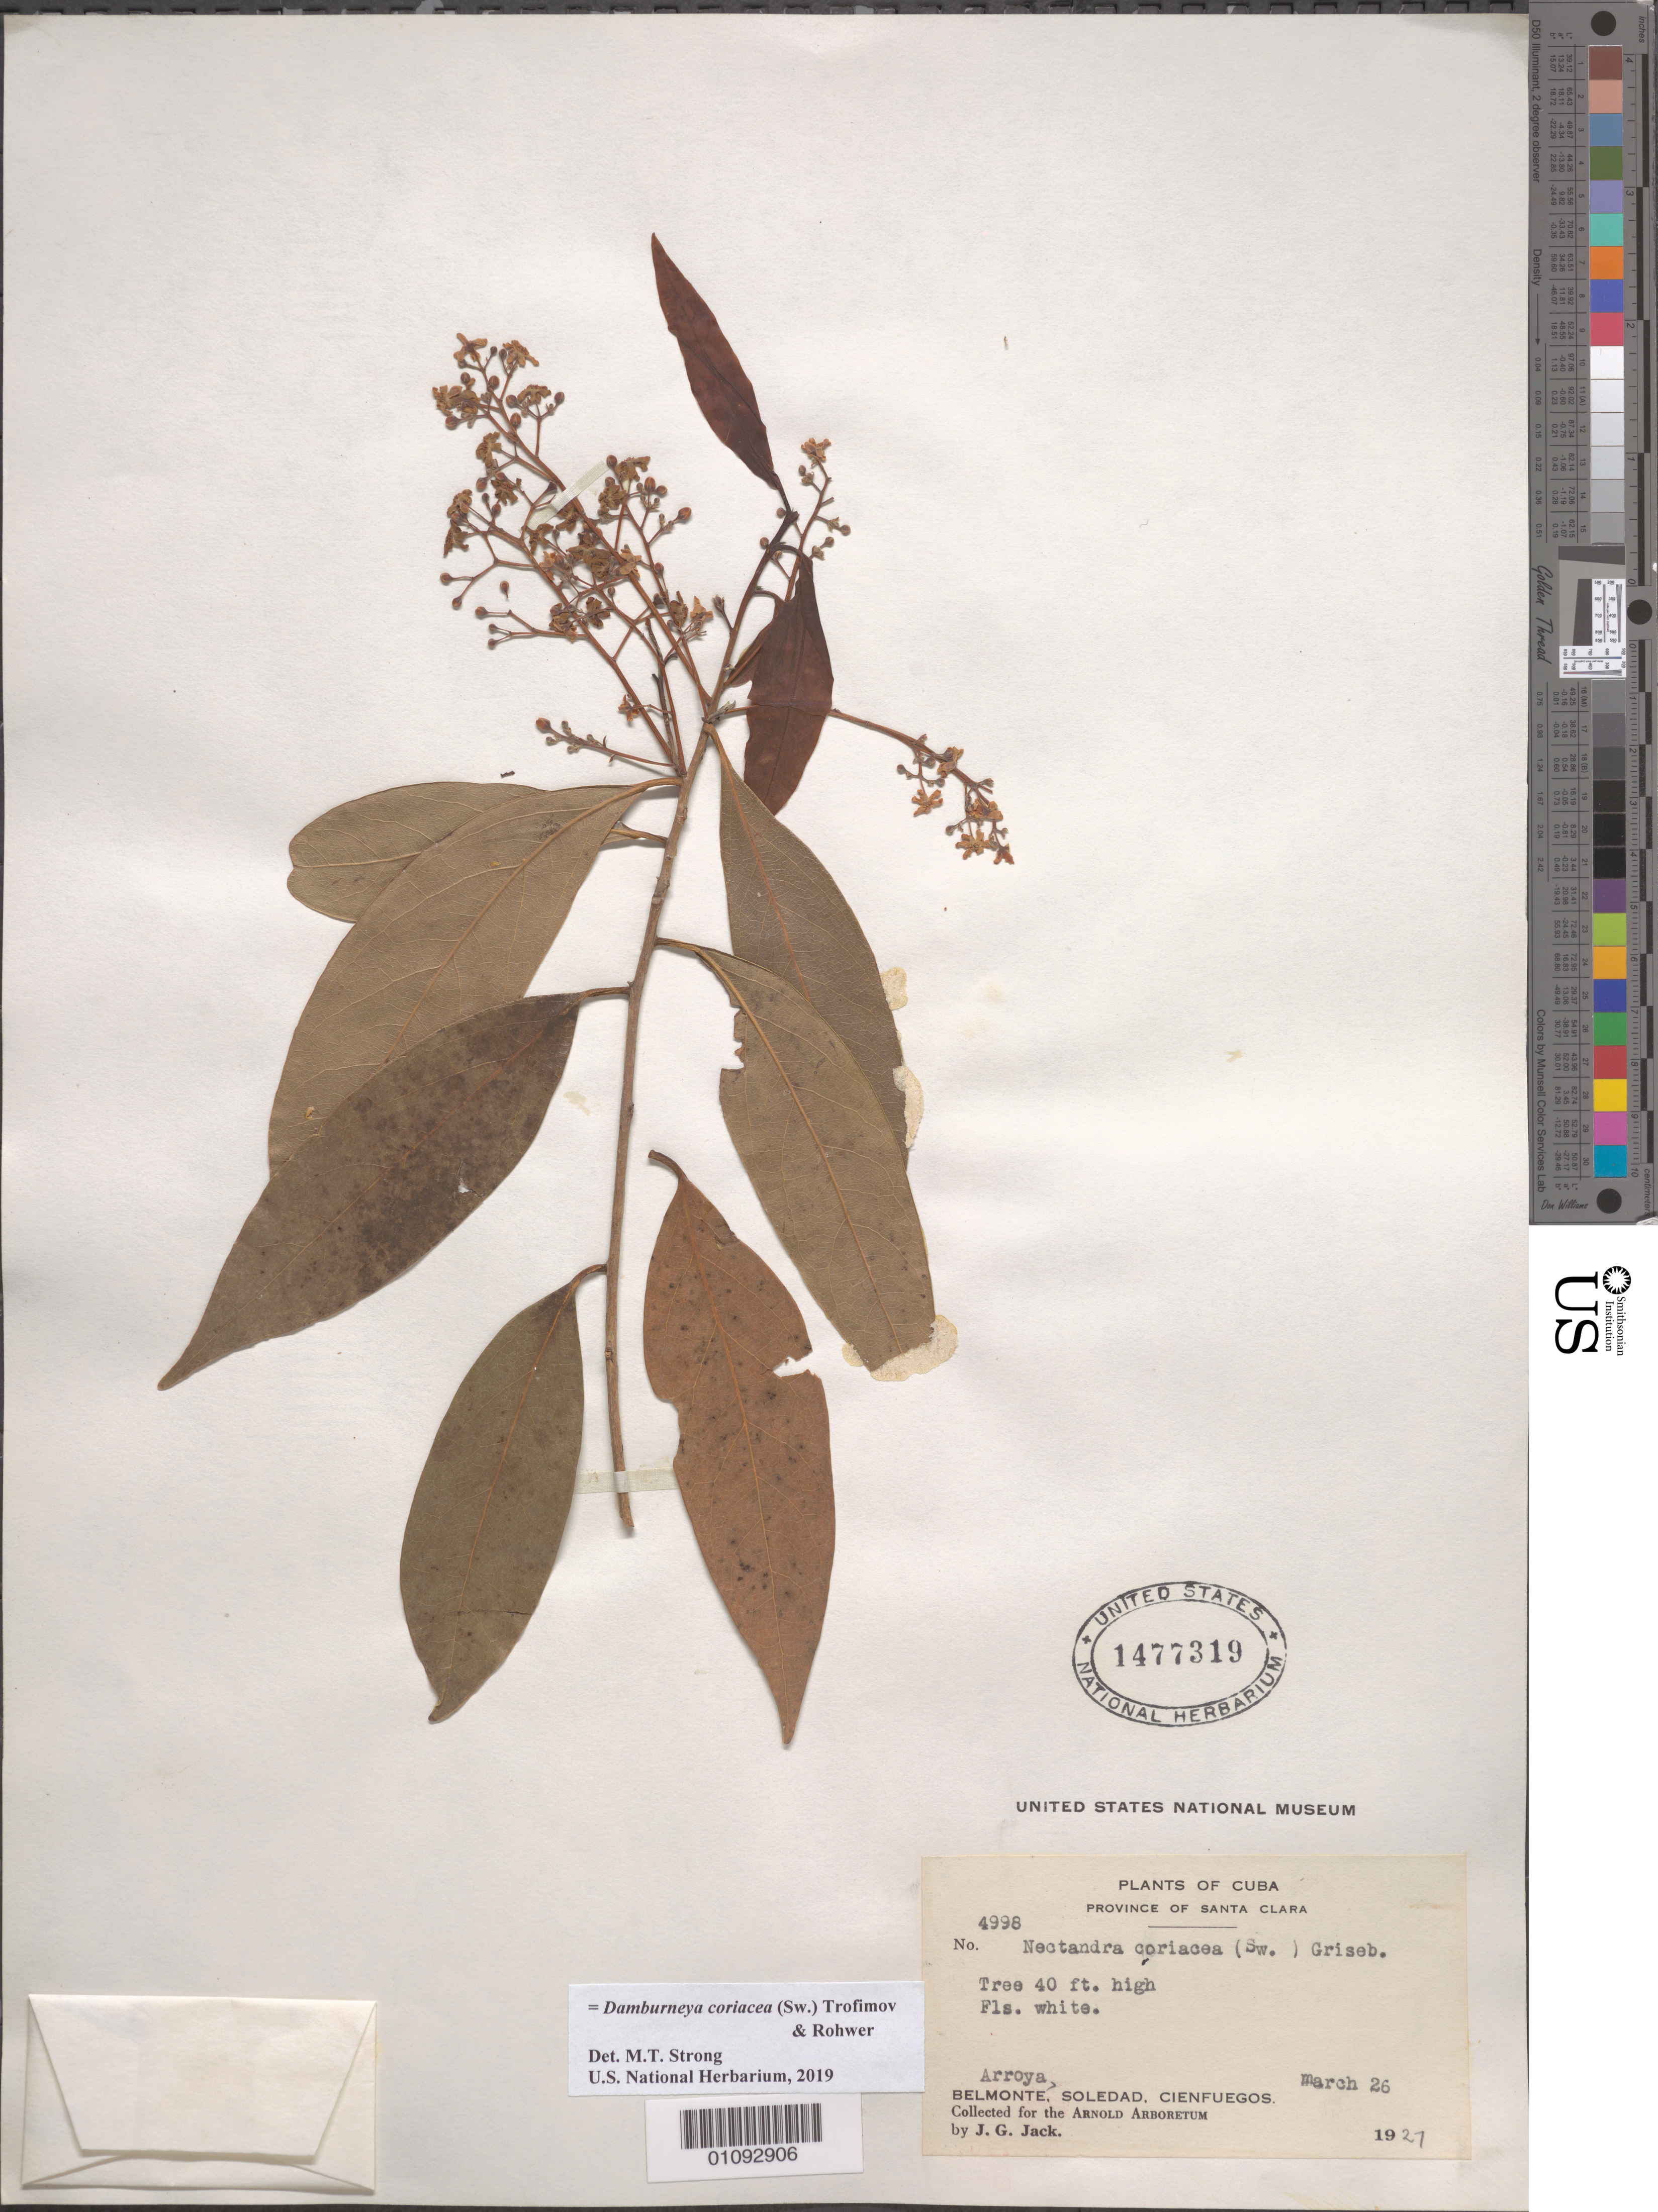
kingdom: Plantae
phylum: Tracheophyta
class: Magnoliopsida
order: Laurales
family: Lauraceae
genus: Damburneya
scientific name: Damburneya coriacea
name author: (Sw.) Trofimov & Rohwer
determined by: Strong, M. T., (US), Smithsonian Institution - National Museum of Natural History (UNITED STATES)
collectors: J. G. Jack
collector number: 4998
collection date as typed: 26 Mar 1927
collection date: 1927-03-26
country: Cuba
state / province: Cienfuegos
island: Cuba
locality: Belmonte Arroya, Soledad, Cienfuegos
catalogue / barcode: US 1477319